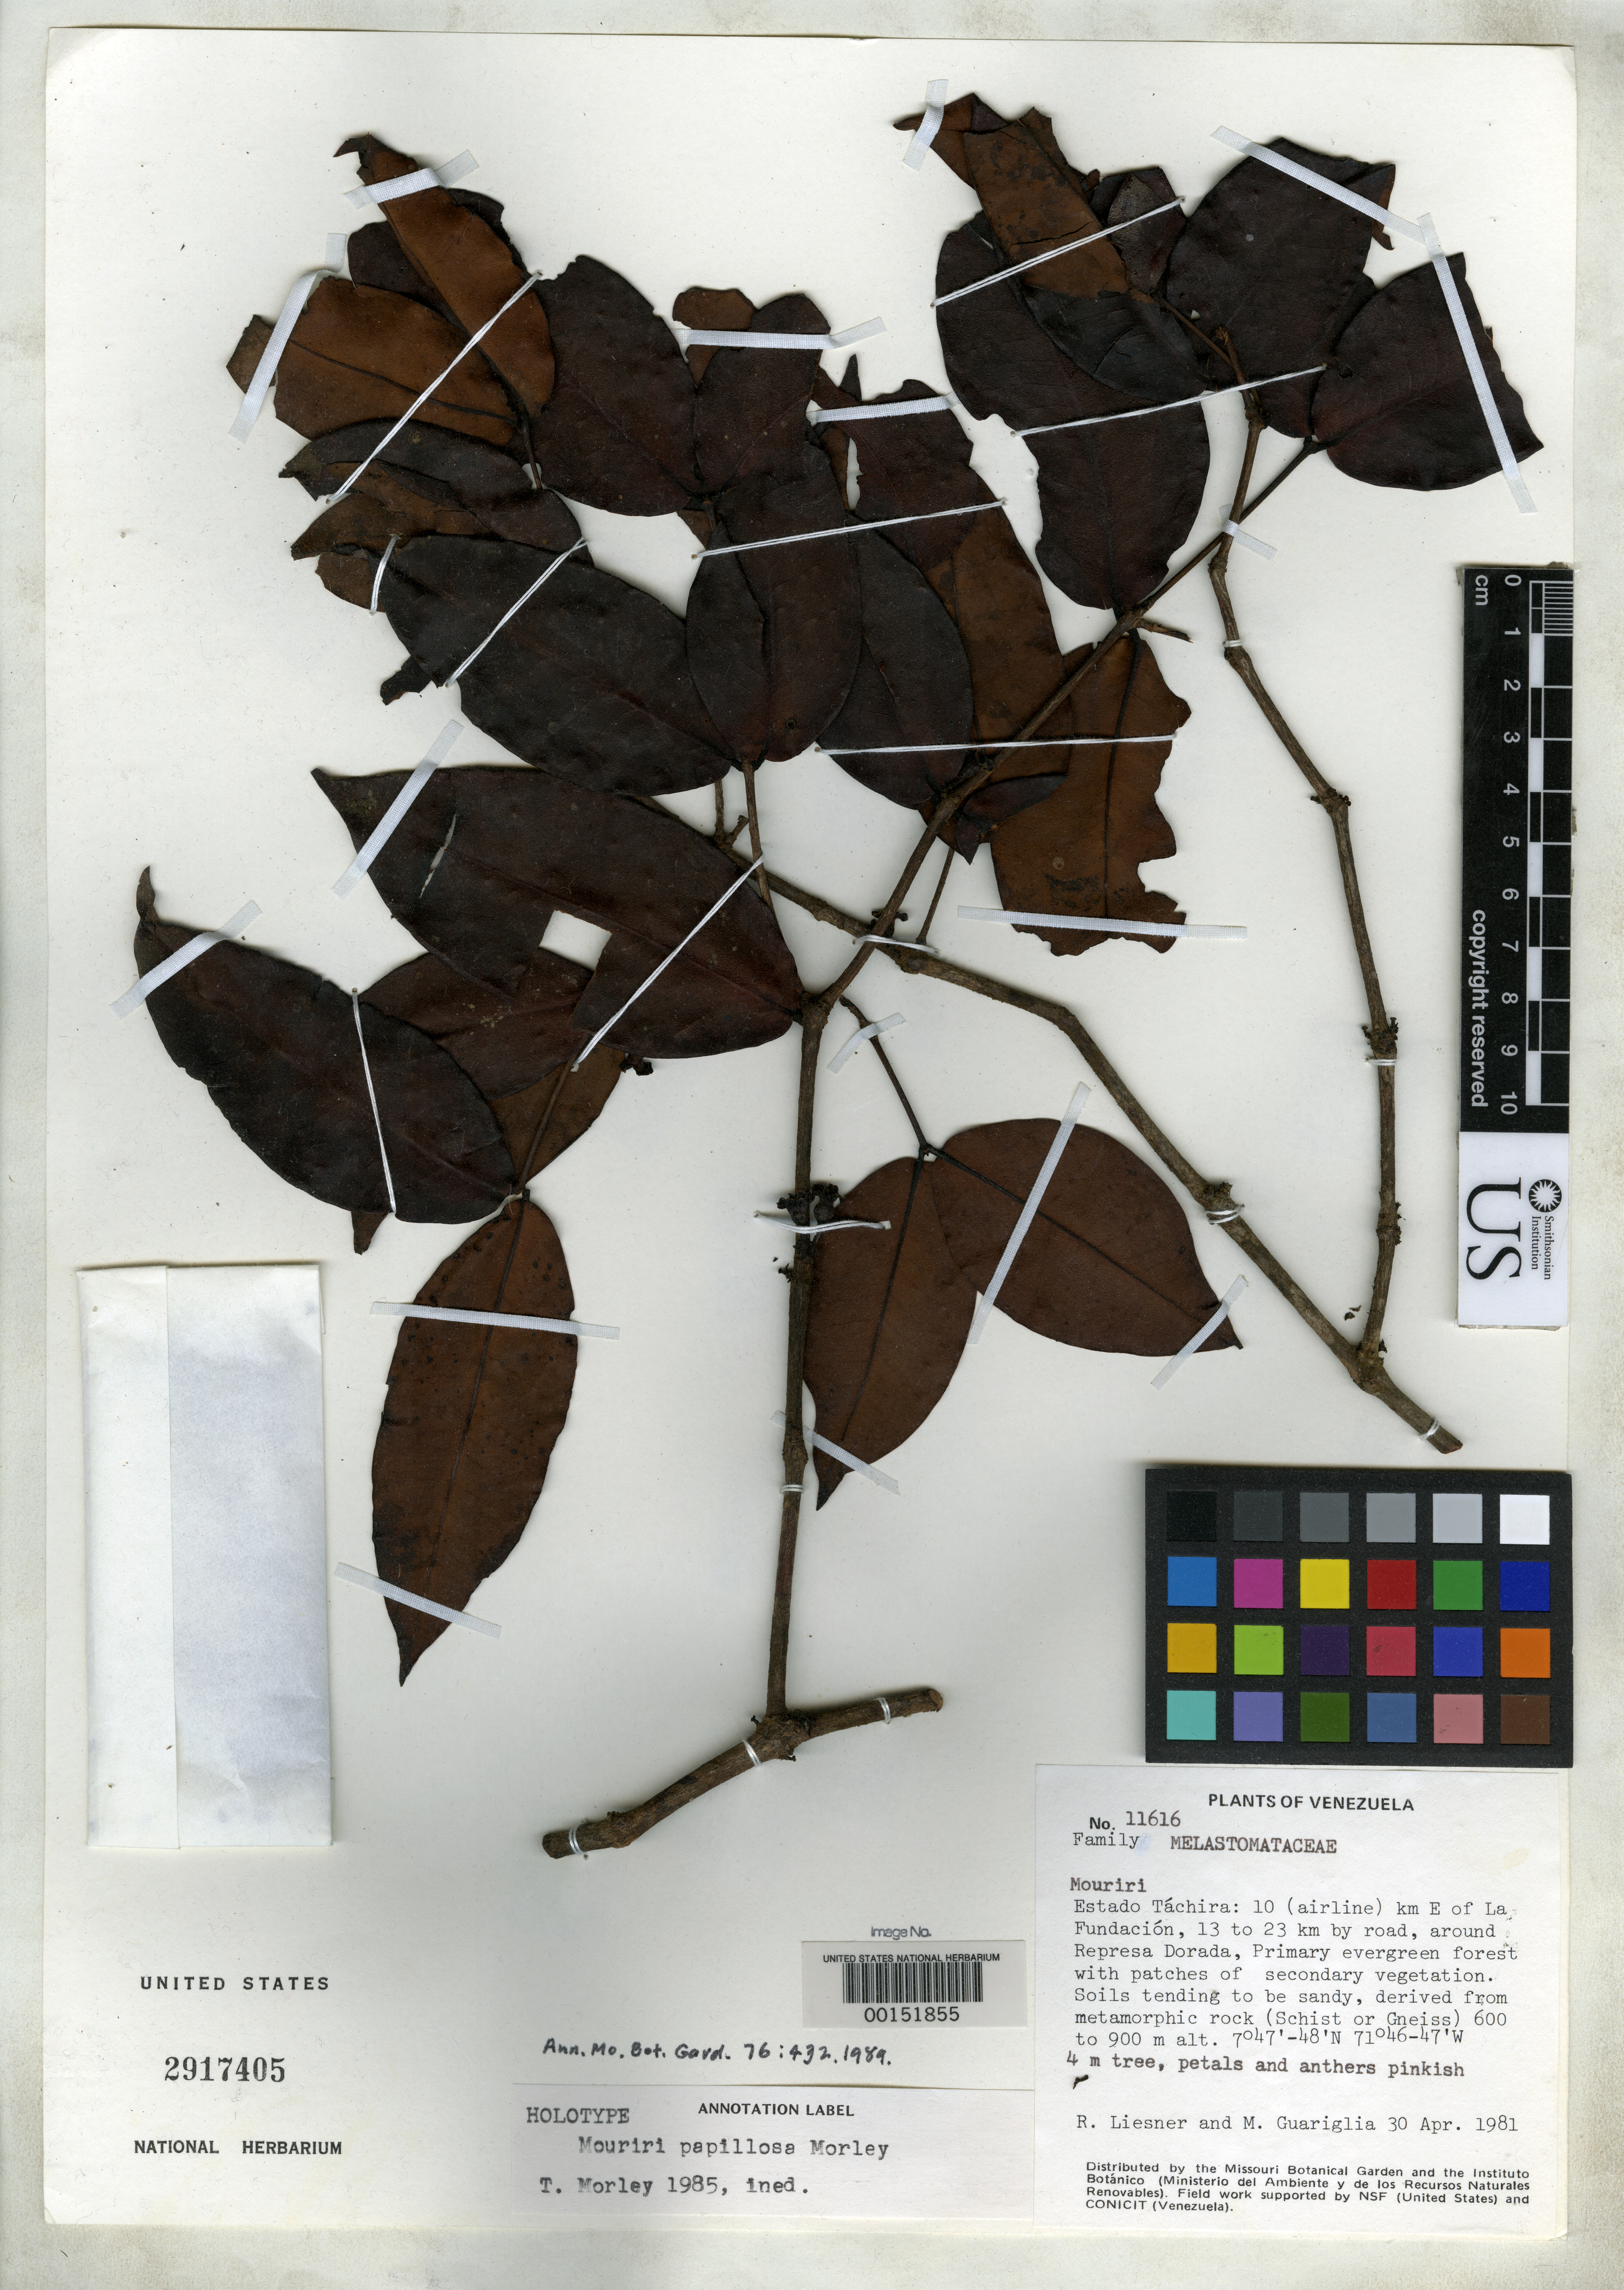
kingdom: Plantae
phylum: Tracheophyta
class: Magnoliopsida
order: Myrtales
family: Melastomataceae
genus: Mouriri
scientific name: Mouriri papillosa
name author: Morley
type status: Holotype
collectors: R. L. Liesner & M. Guariglia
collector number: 11616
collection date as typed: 30 Apr 1981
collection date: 1981-04-30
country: Venezuela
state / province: Tachira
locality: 10 (airline) km E of La Fundacion, 13-23 km by road, around Represa Dorada.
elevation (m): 600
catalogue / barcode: US 2917405